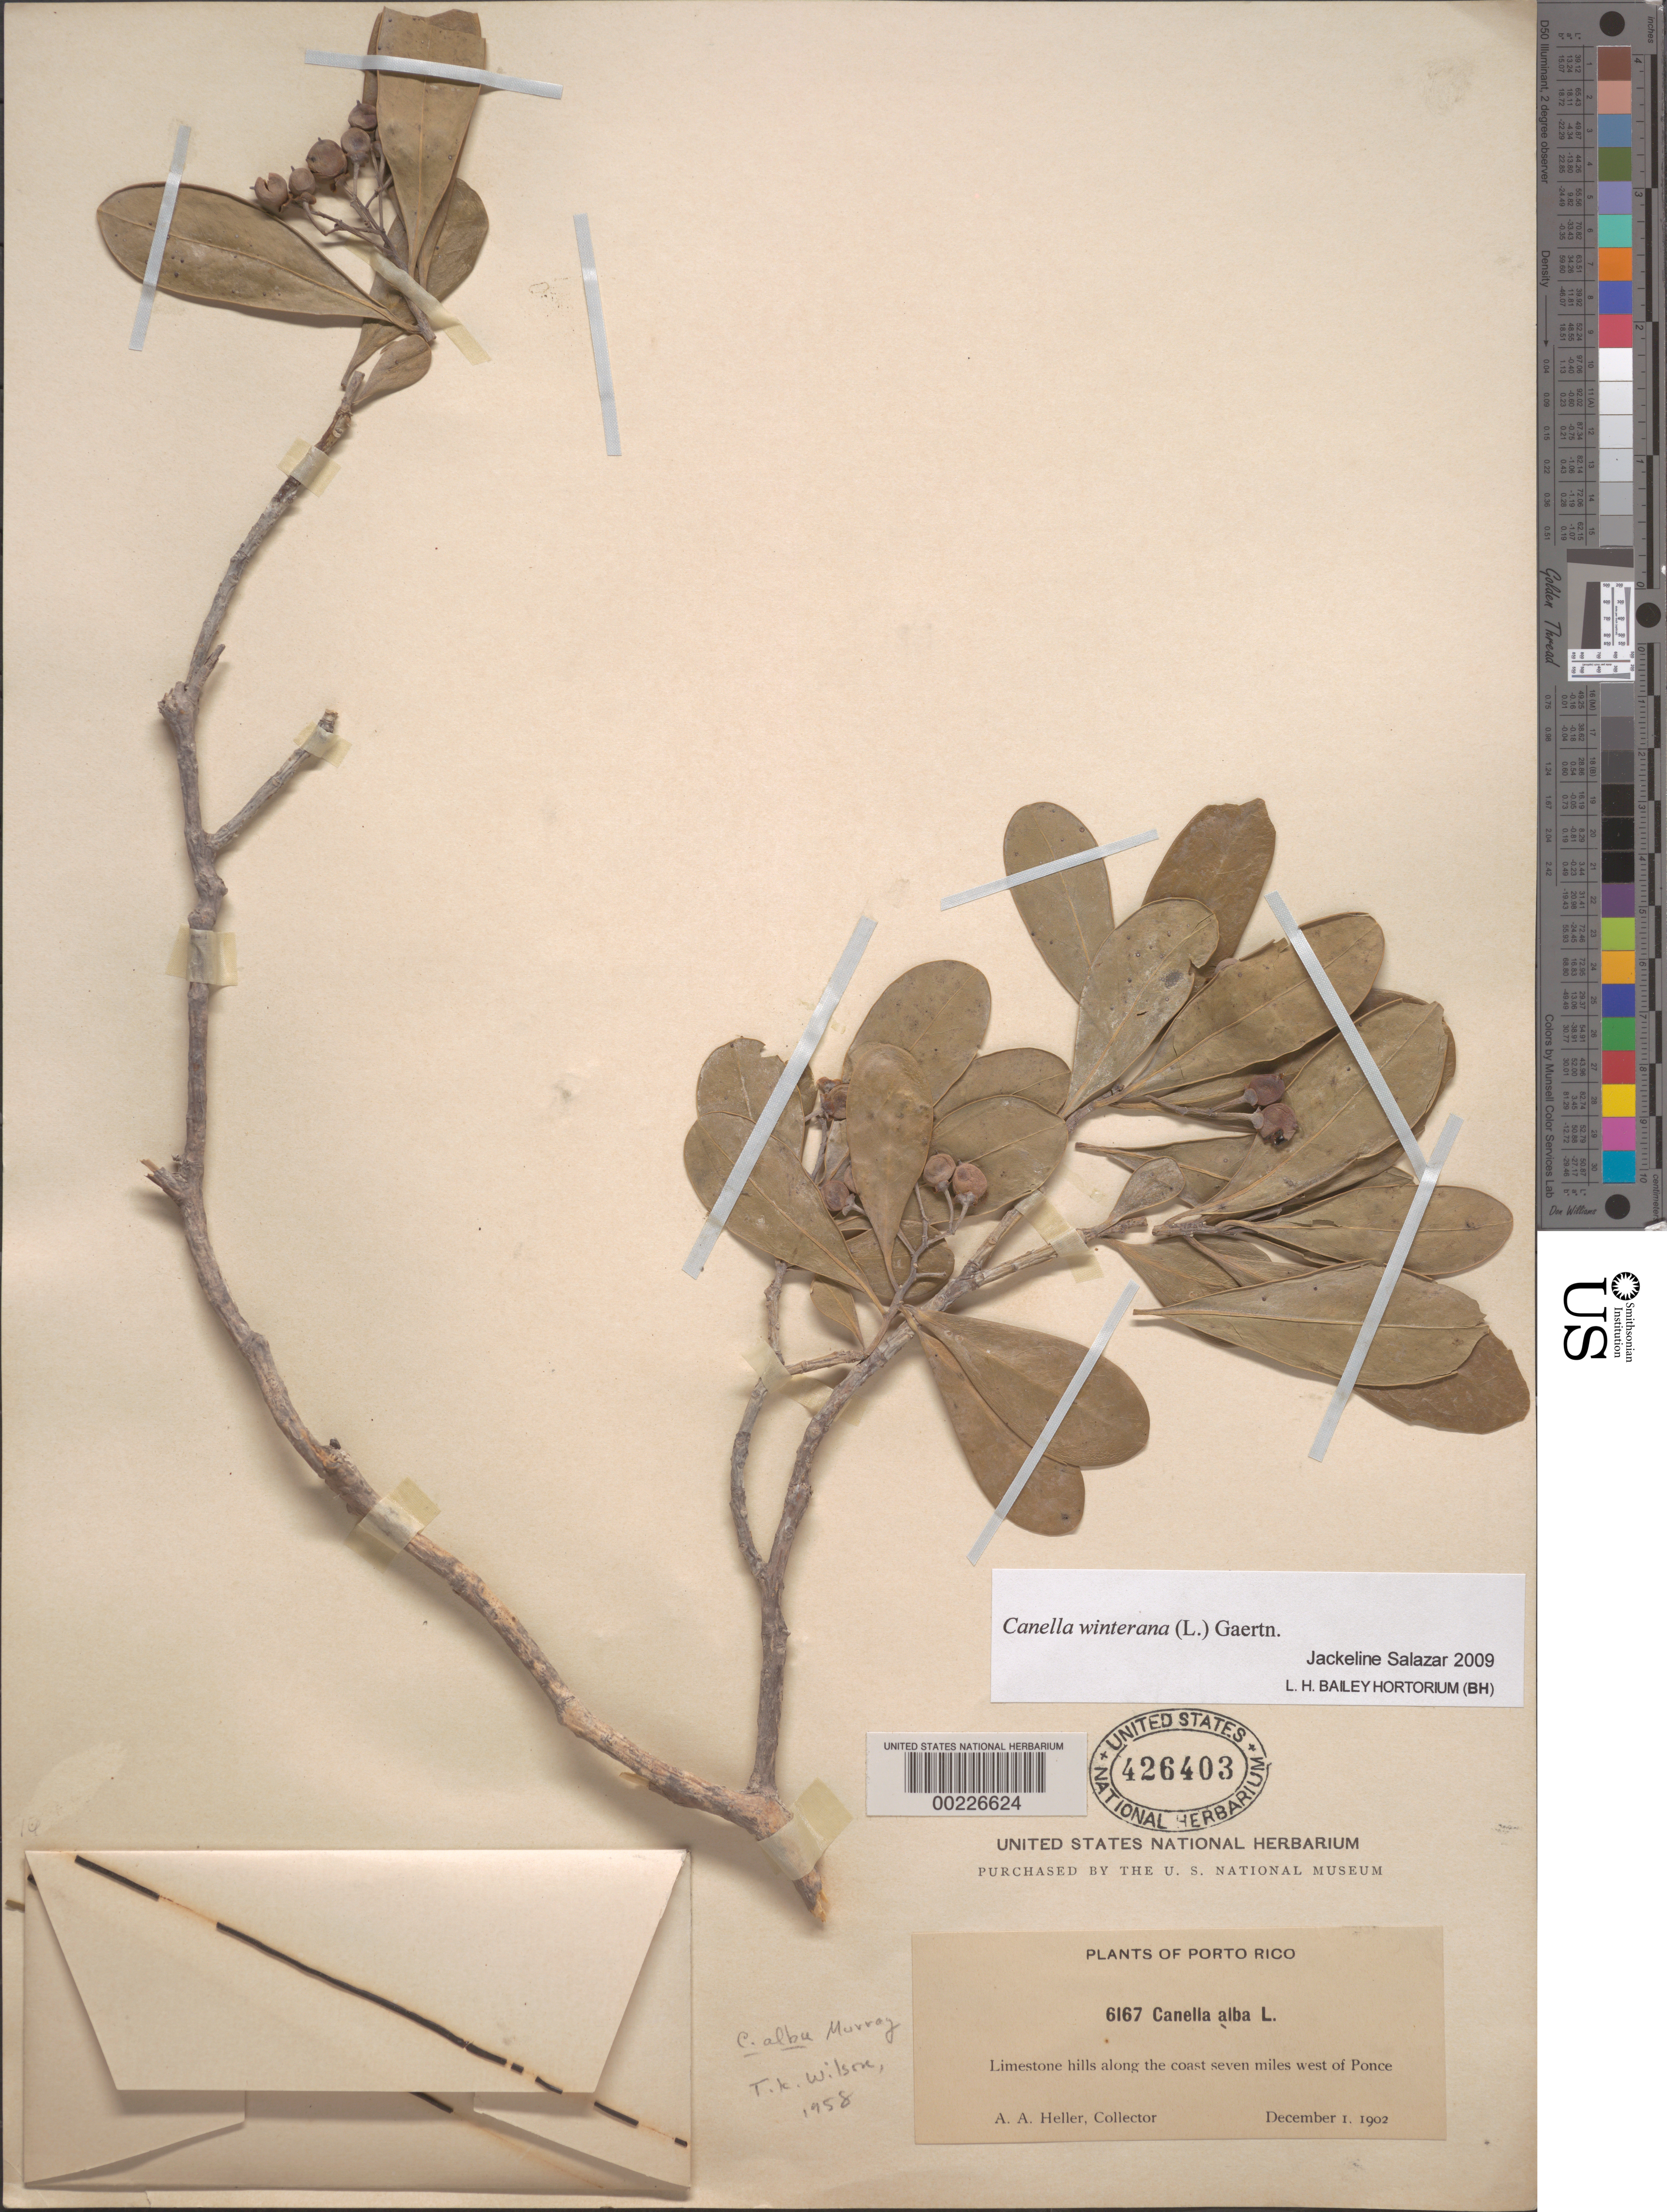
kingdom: Plantae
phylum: Tracheophyta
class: Magnoliopsida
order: Canellales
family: Canellaceae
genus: Canella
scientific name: Canella winterana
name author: (L.) Gaertn.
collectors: A. A. Heller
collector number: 6167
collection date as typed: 01 Dec 1902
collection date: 1902-12-01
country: Puerto Rico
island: Greater Antilles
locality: Along the coast 7 mi w of ponce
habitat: Limestone hills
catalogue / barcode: US 426403